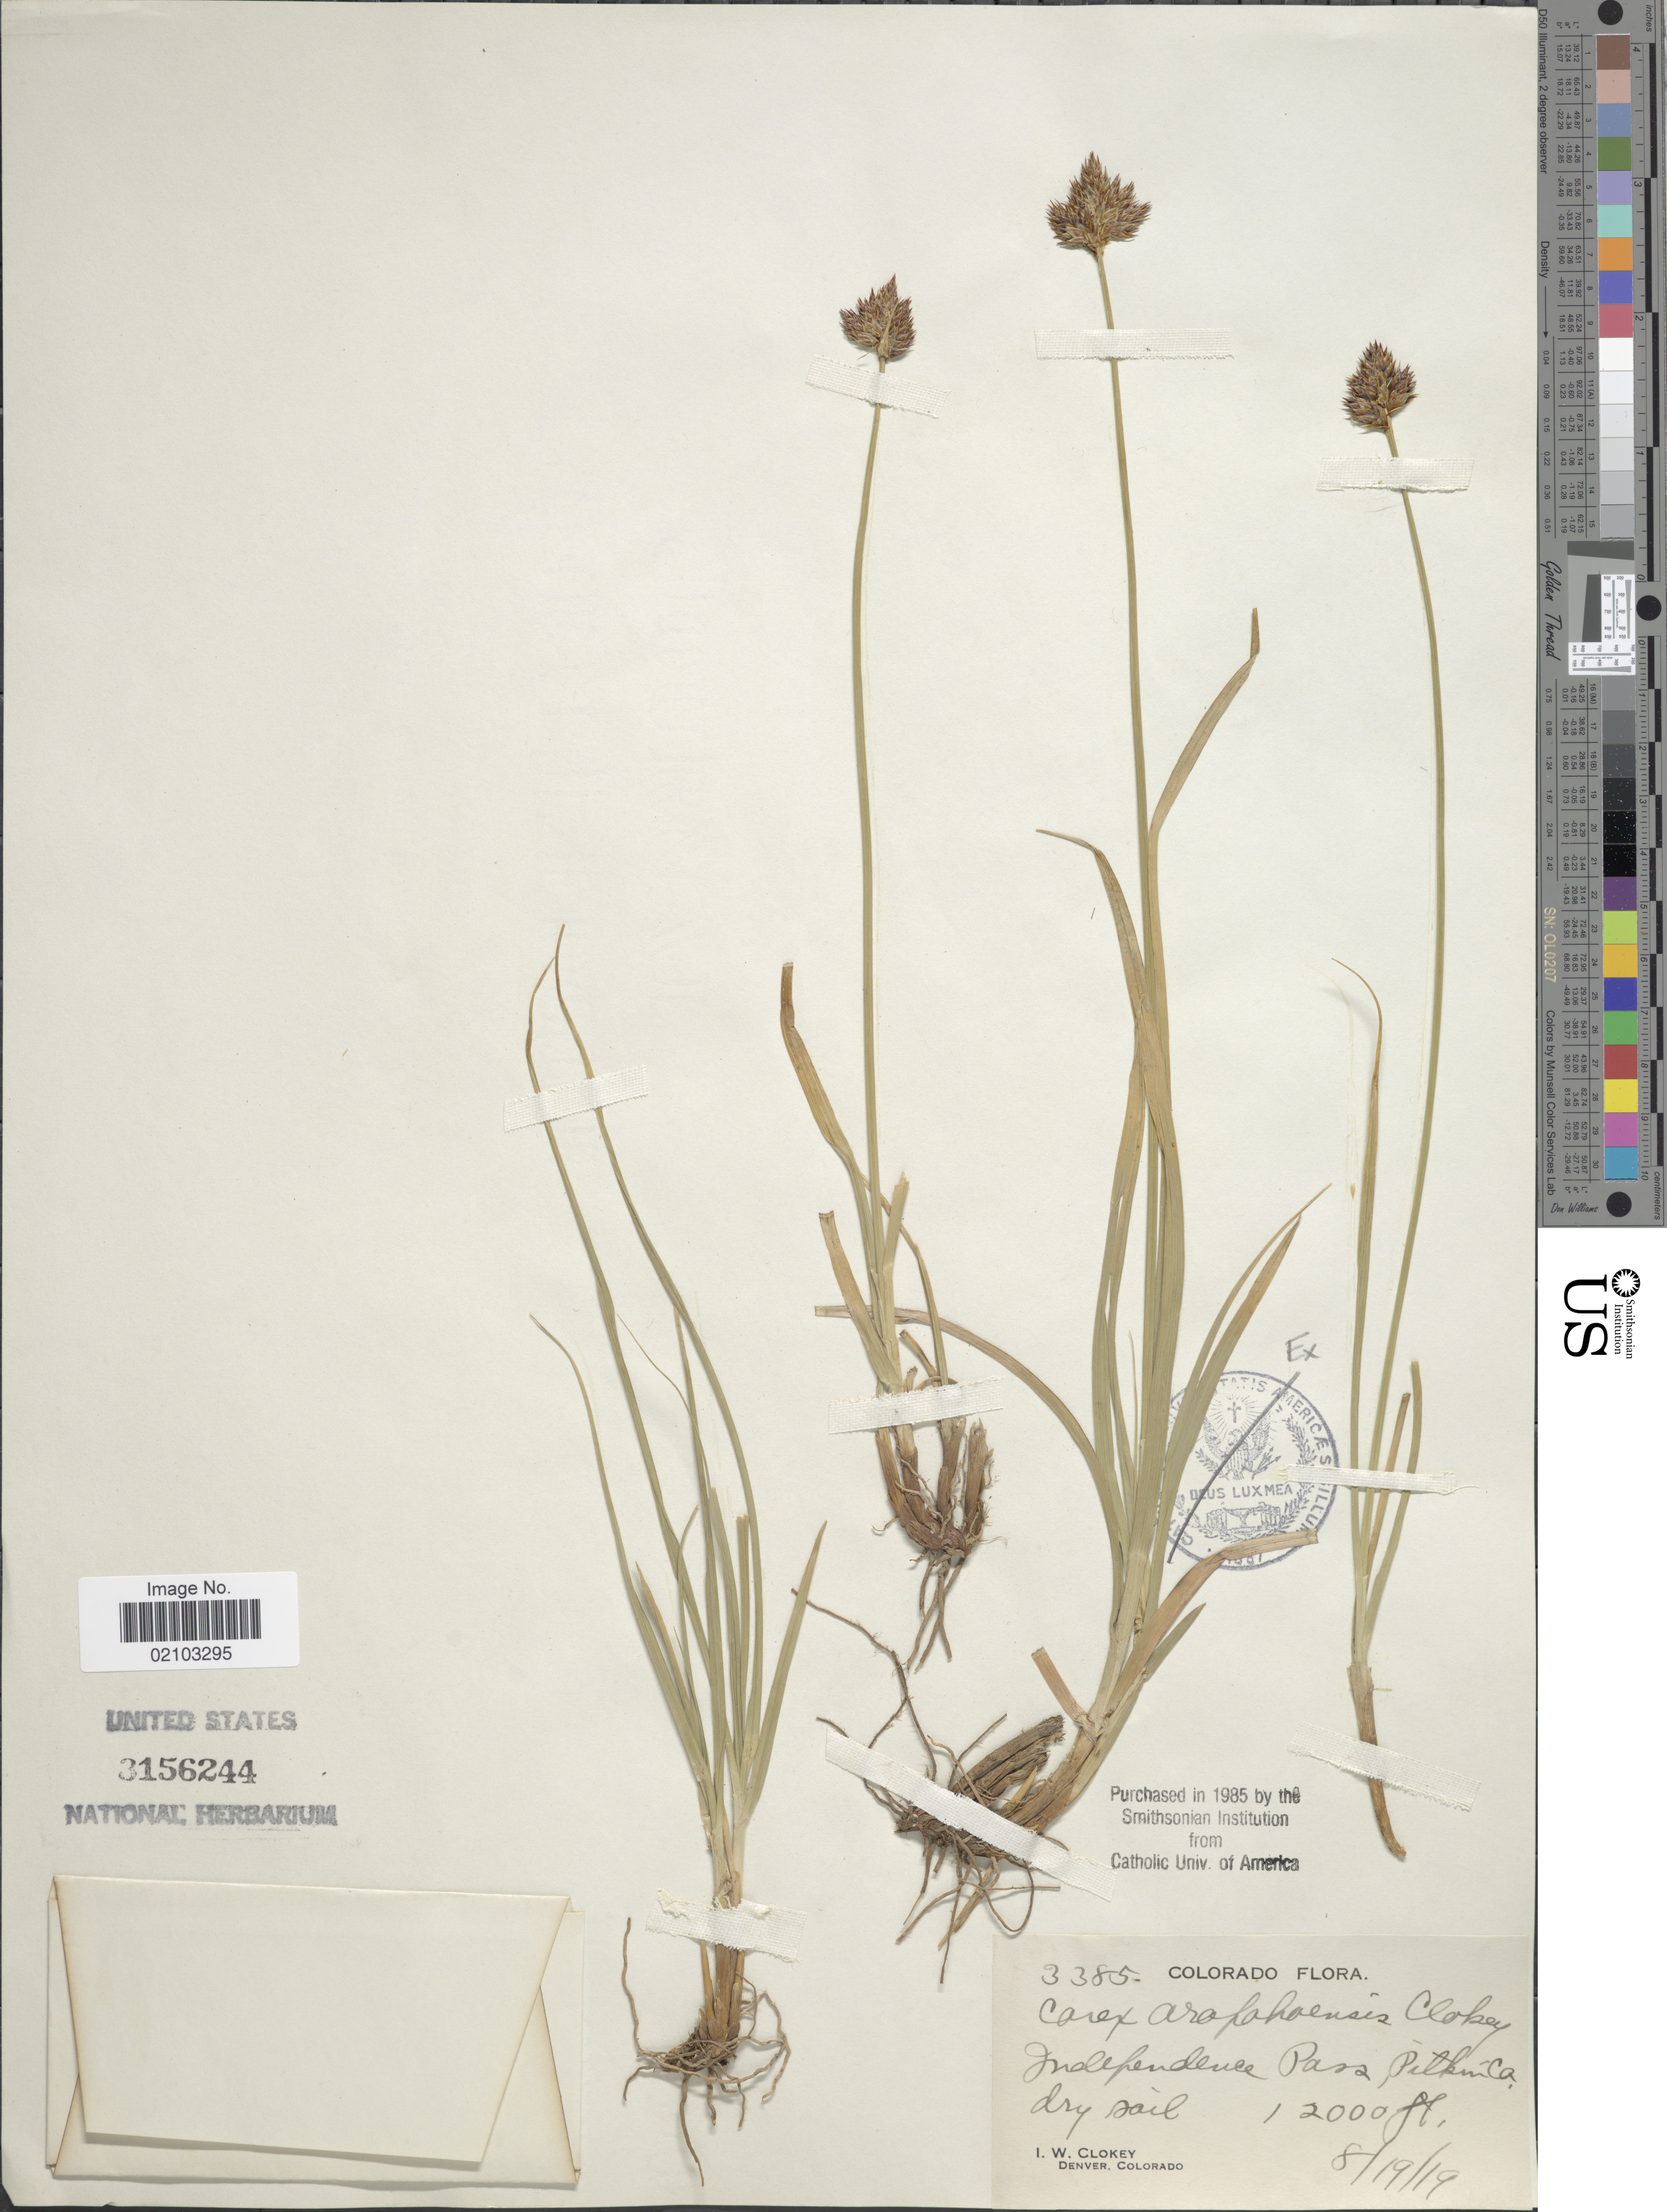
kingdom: Plantae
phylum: Tracheophyta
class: Liliopsida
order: Poales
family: Cyperaceae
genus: Carex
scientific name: Carex arapahoensis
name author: Clokey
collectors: I. W. Clokey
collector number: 3385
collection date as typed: Transcribed d/m/y: 19/8/19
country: United States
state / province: Colorado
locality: Independence Pass, Pitkin Co.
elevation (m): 3658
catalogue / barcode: US 3156244